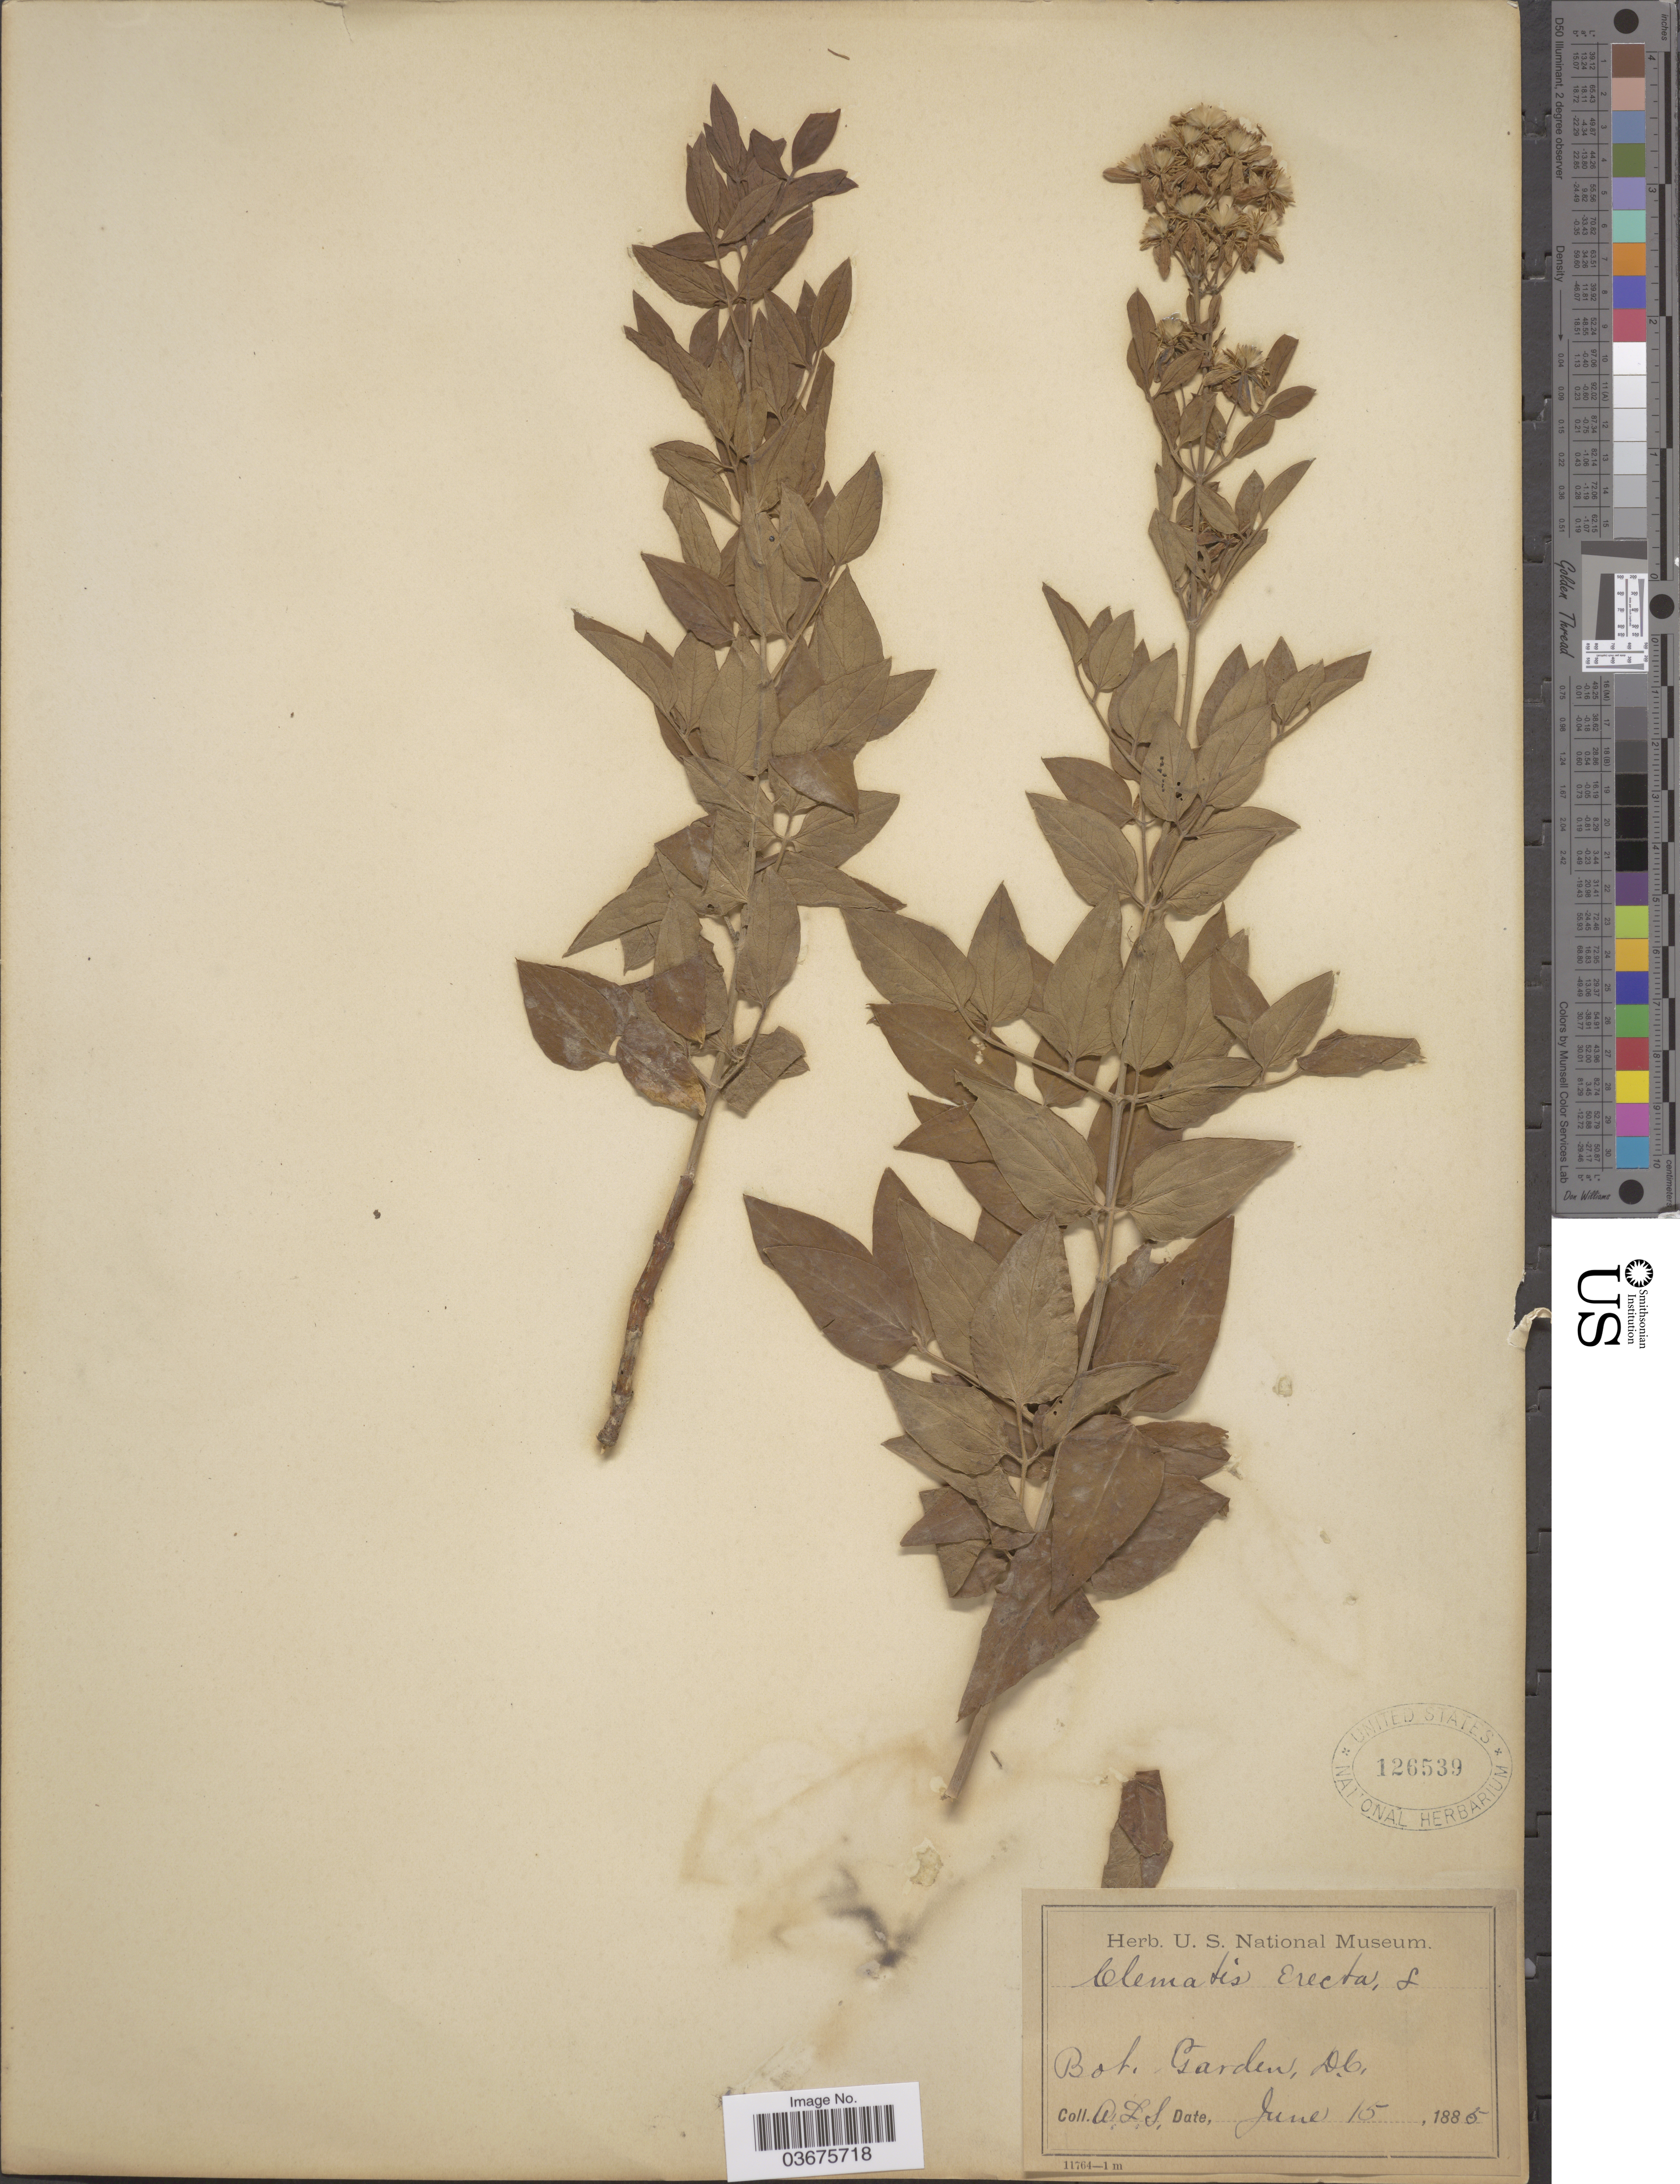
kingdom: Plantae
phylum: Tracheophyta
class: Magnoliopsida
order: Ranunculales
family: Ranunculaceae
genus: Clematis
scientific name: Clematis erecta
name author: L.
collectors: A. L. S.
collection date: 1885-06-15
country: United States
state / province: District of Columbia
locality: Bot. Garden, DC.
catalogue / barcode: US 126539